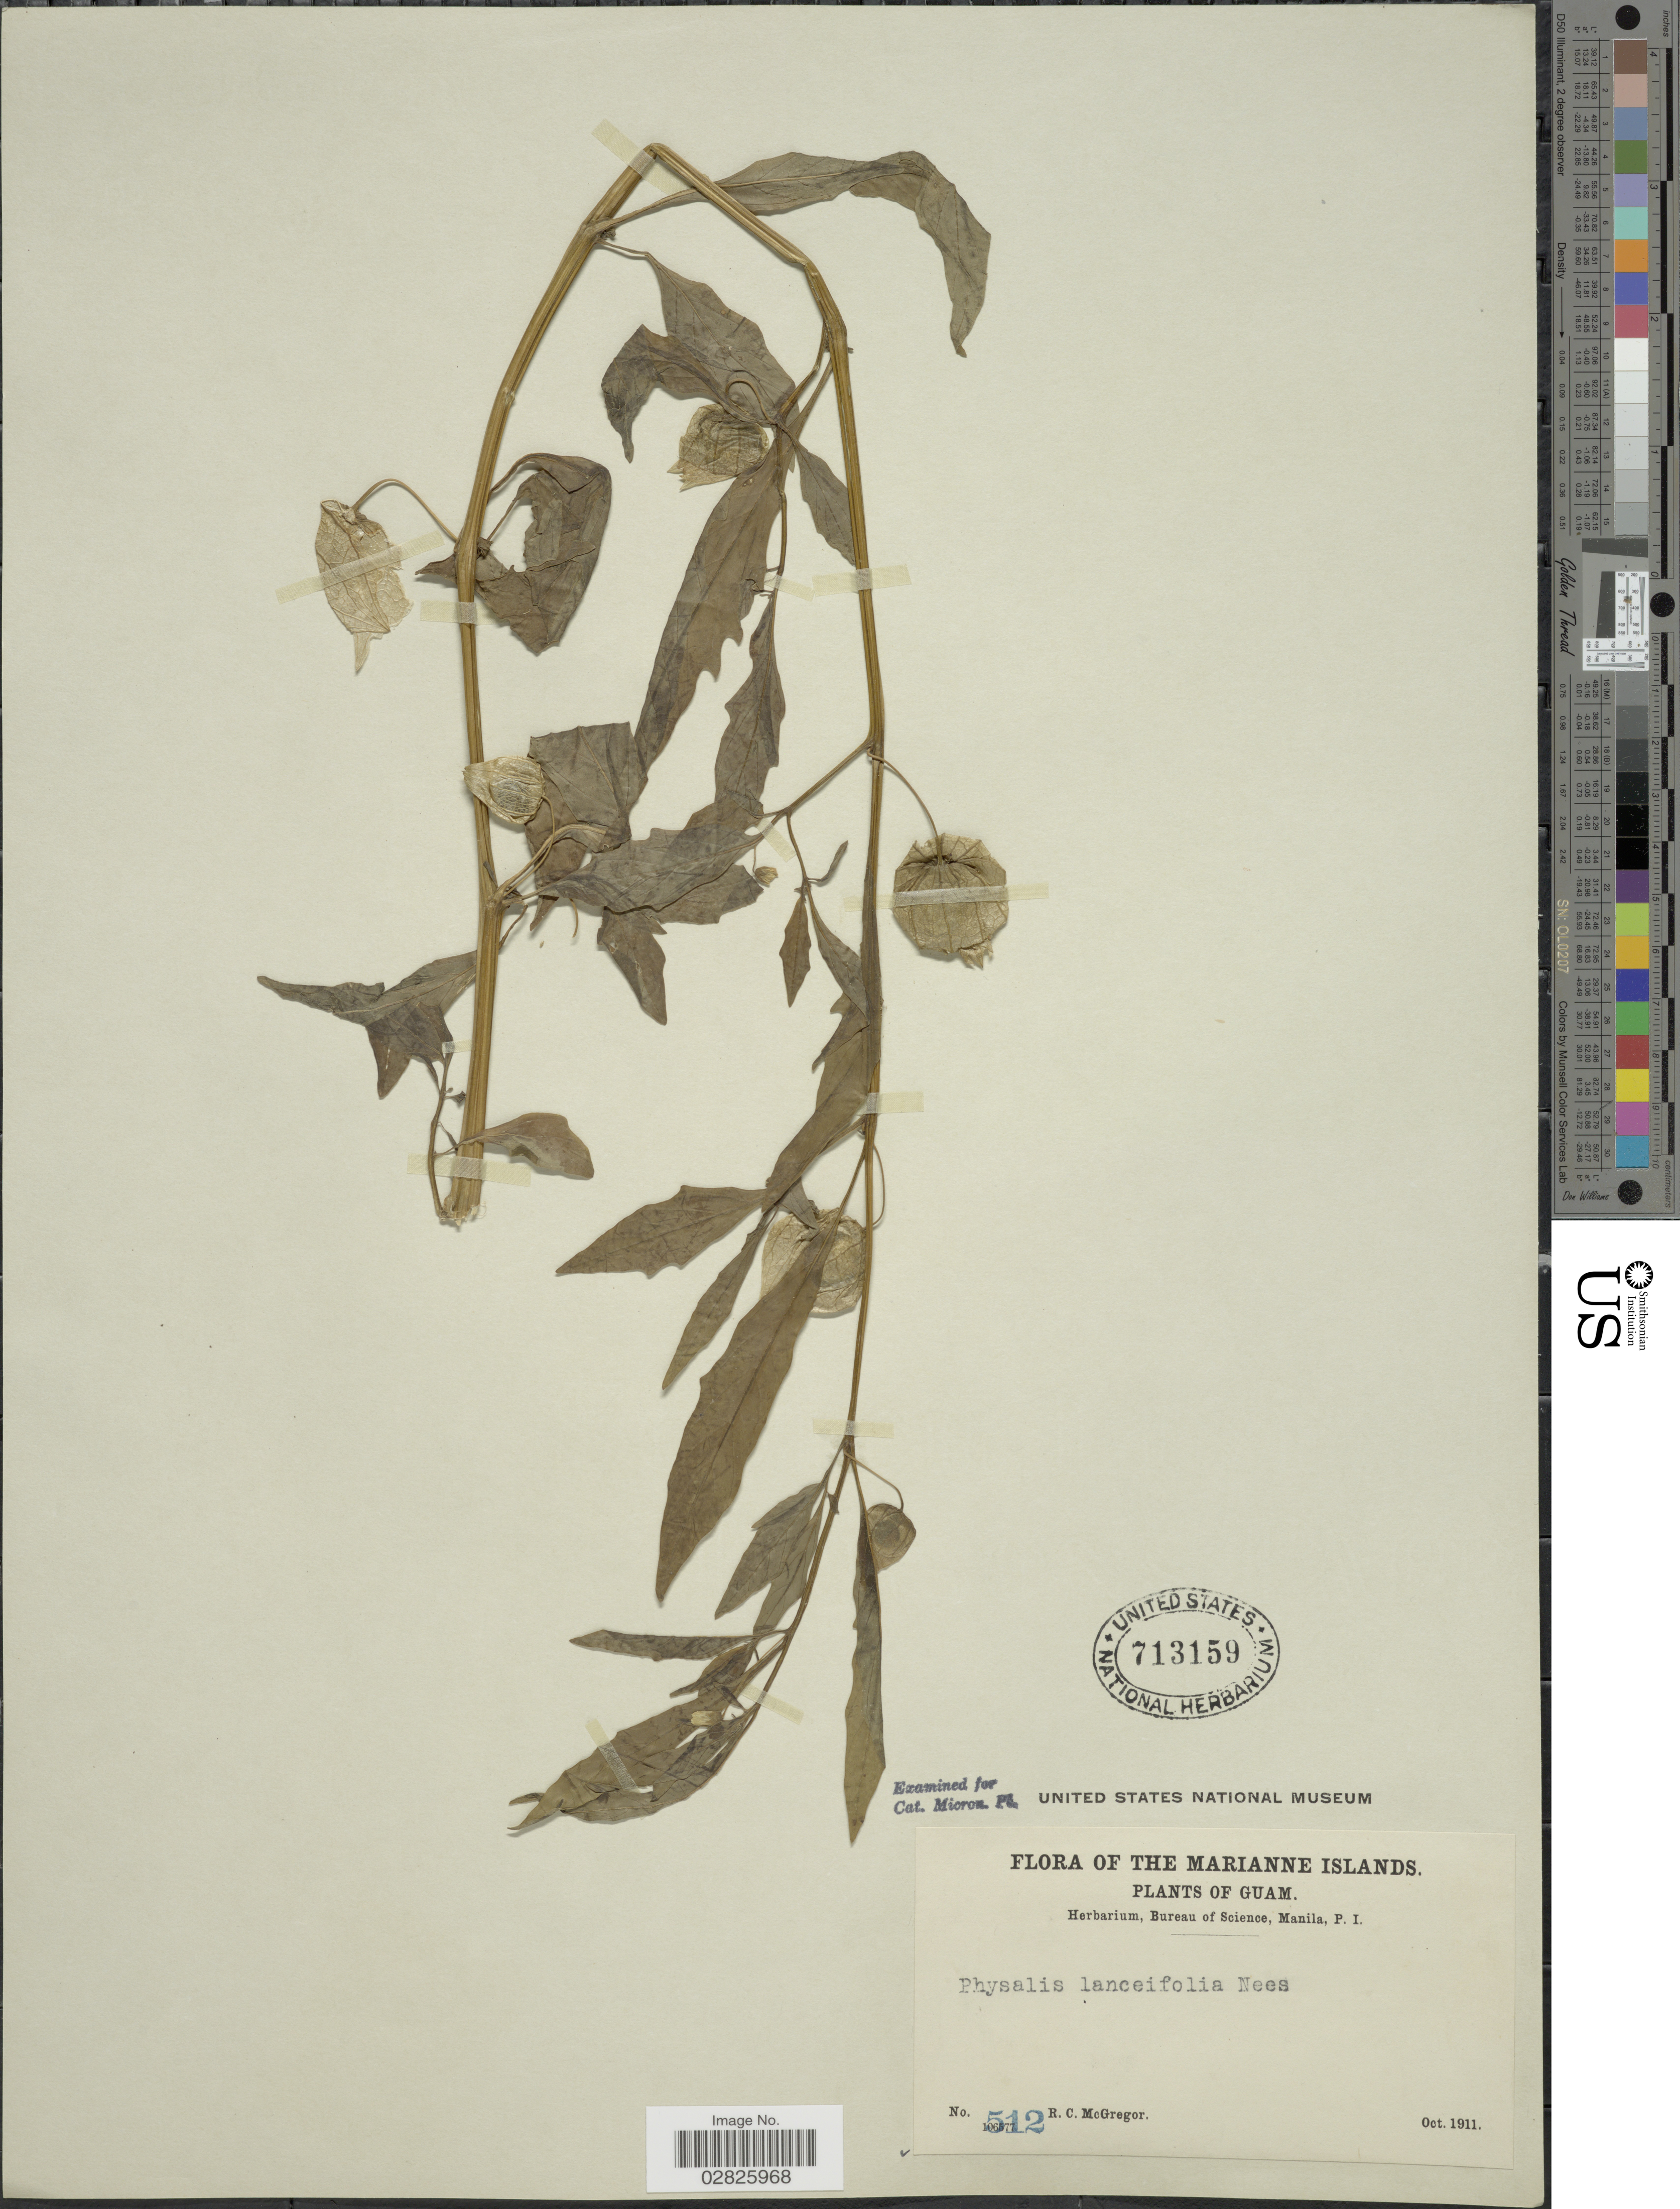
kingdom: Plantae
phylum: Tracheophyta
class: Magnoliopsida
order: Solanales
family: Solanaceae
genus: Physalis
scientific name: Physalis lanceifolia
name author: Nees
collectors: R. C. McGregor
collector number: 512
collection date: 1911-10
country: Guam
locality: Marianne Islands.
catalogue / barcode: US 713159